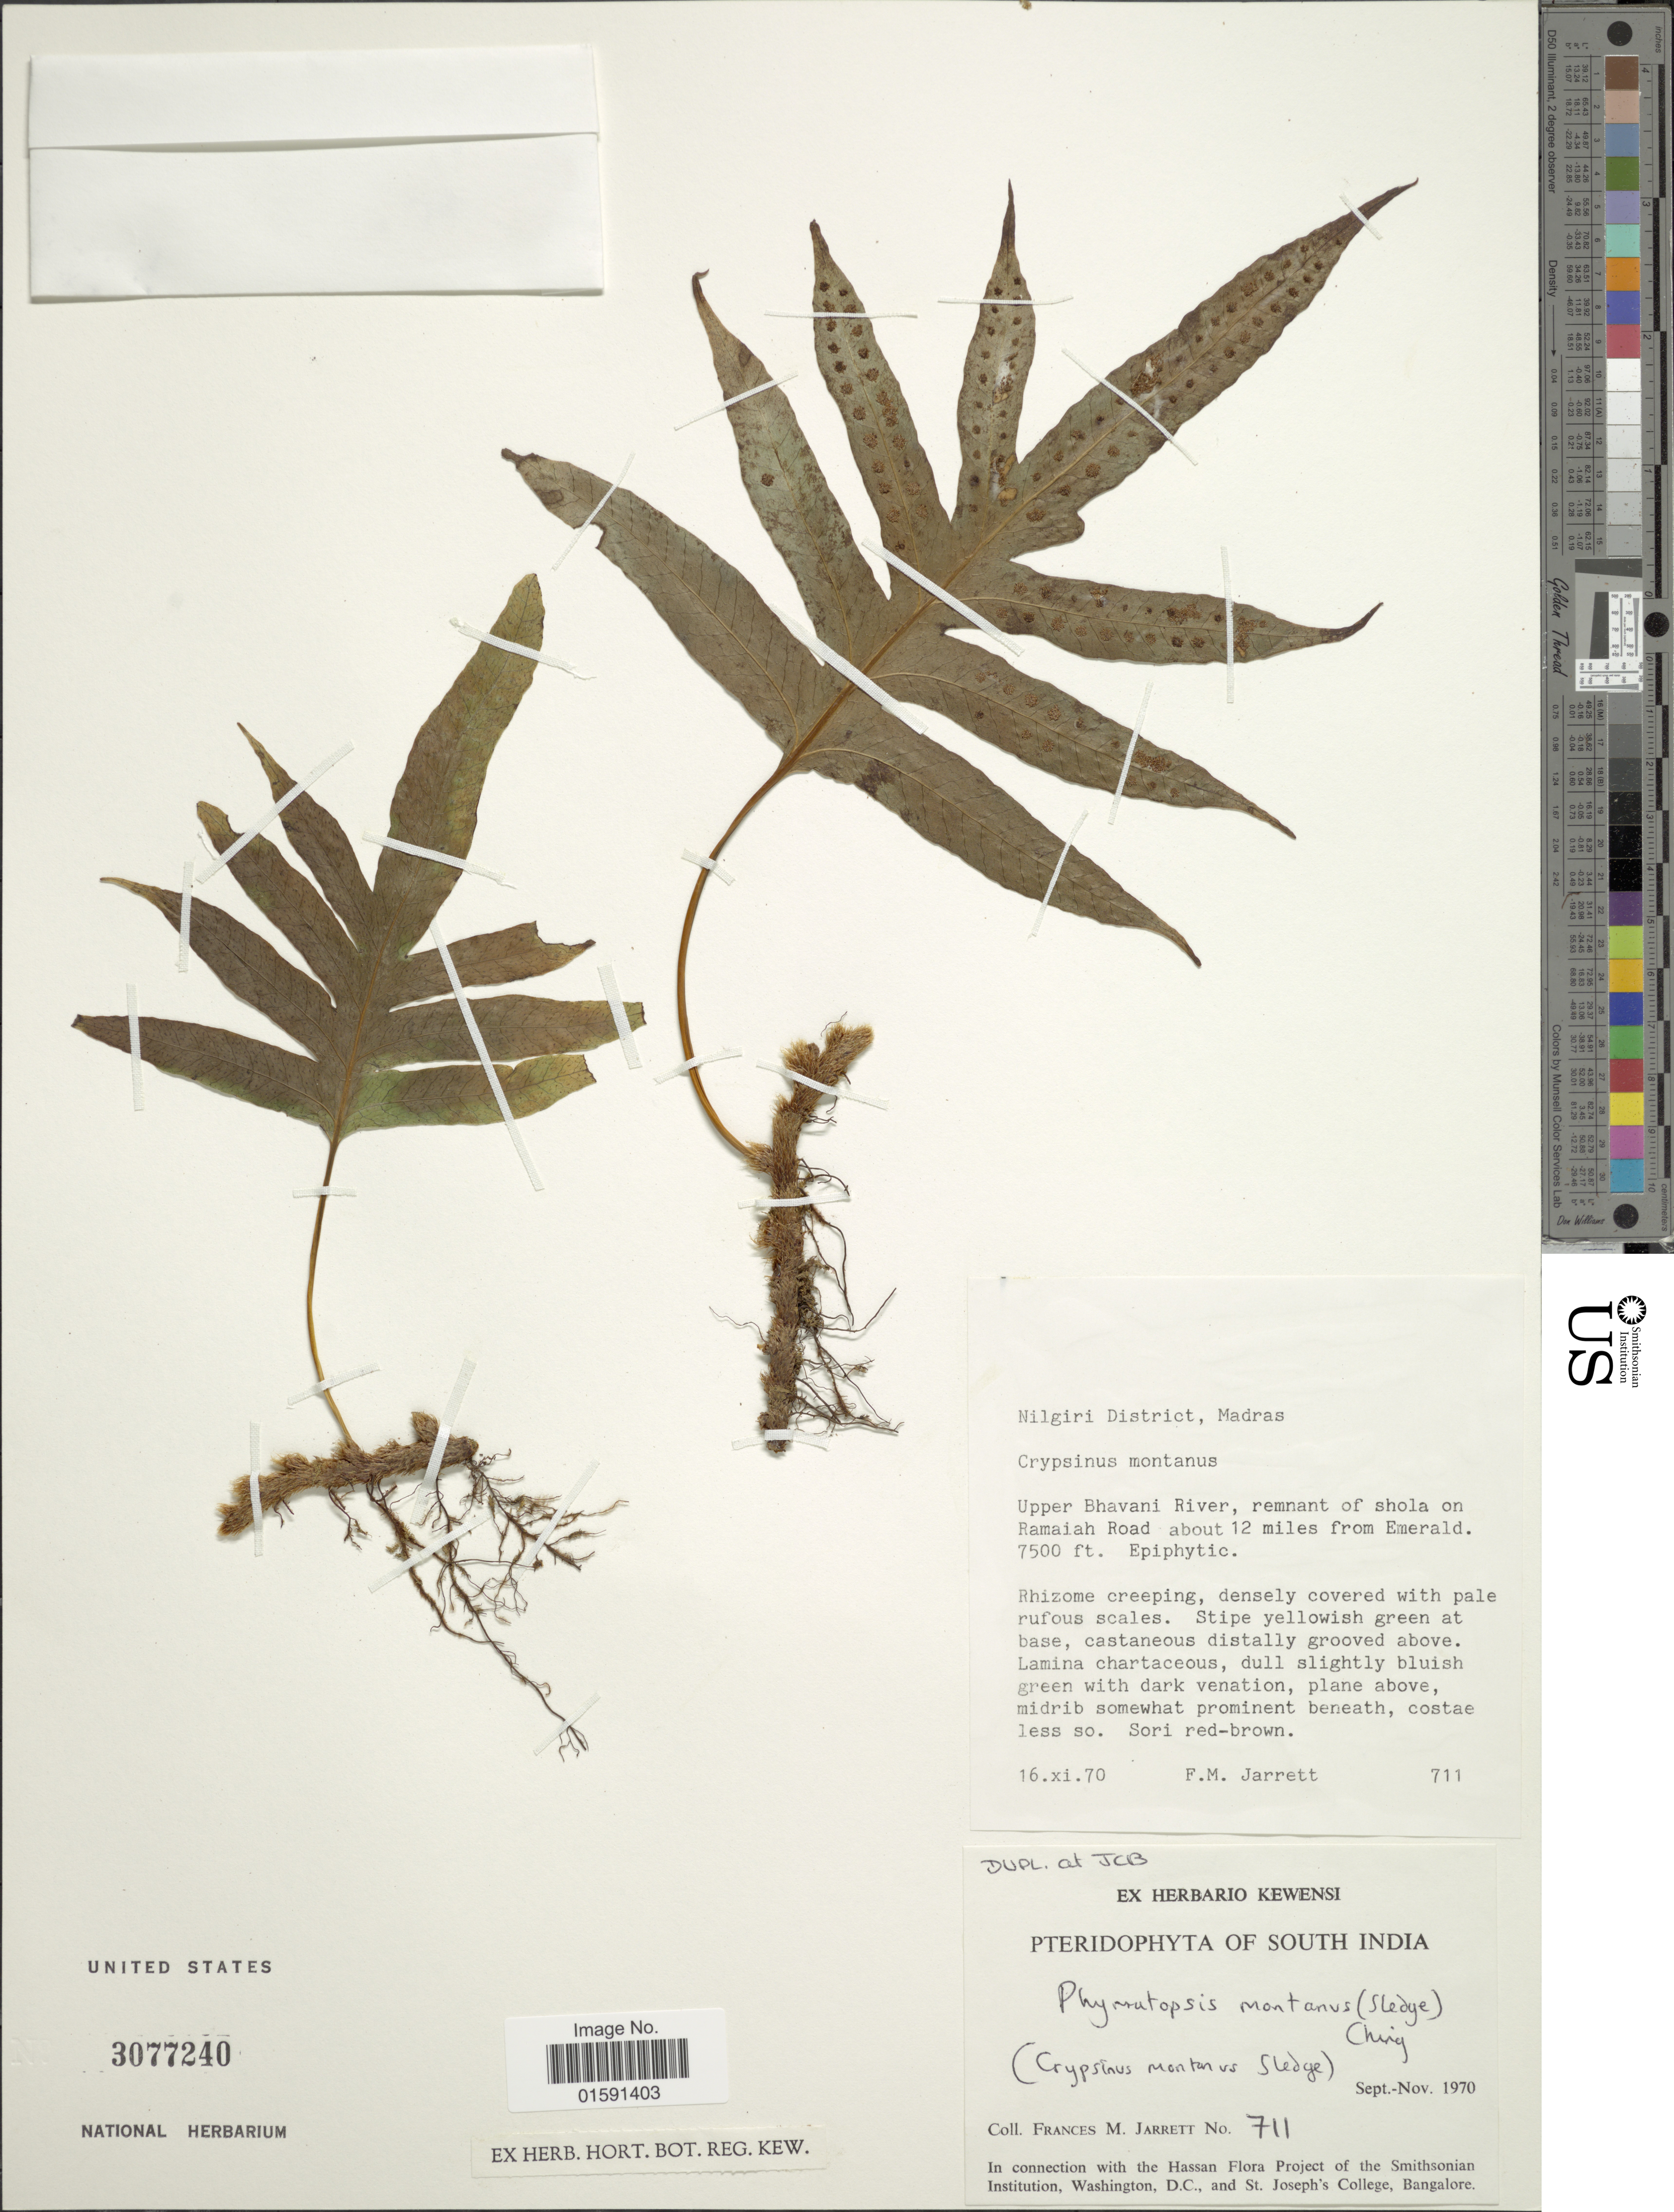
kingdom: Plantae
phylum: Tracheophyta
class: Polypodiopsida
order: Polypodiales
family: Polypodiaceae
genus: Selliguea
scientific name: Selliguea montana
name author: (Sledge) Hovenkamp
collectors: F. M. Jarrett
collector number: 711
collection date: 1970-09/1970-11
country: India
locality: Nilgiri District, madras. Upper Bhavani River, remnant of shola on Ramaiah Road about 12 mile from Emerald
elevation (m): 2286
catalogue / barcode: US 3077240